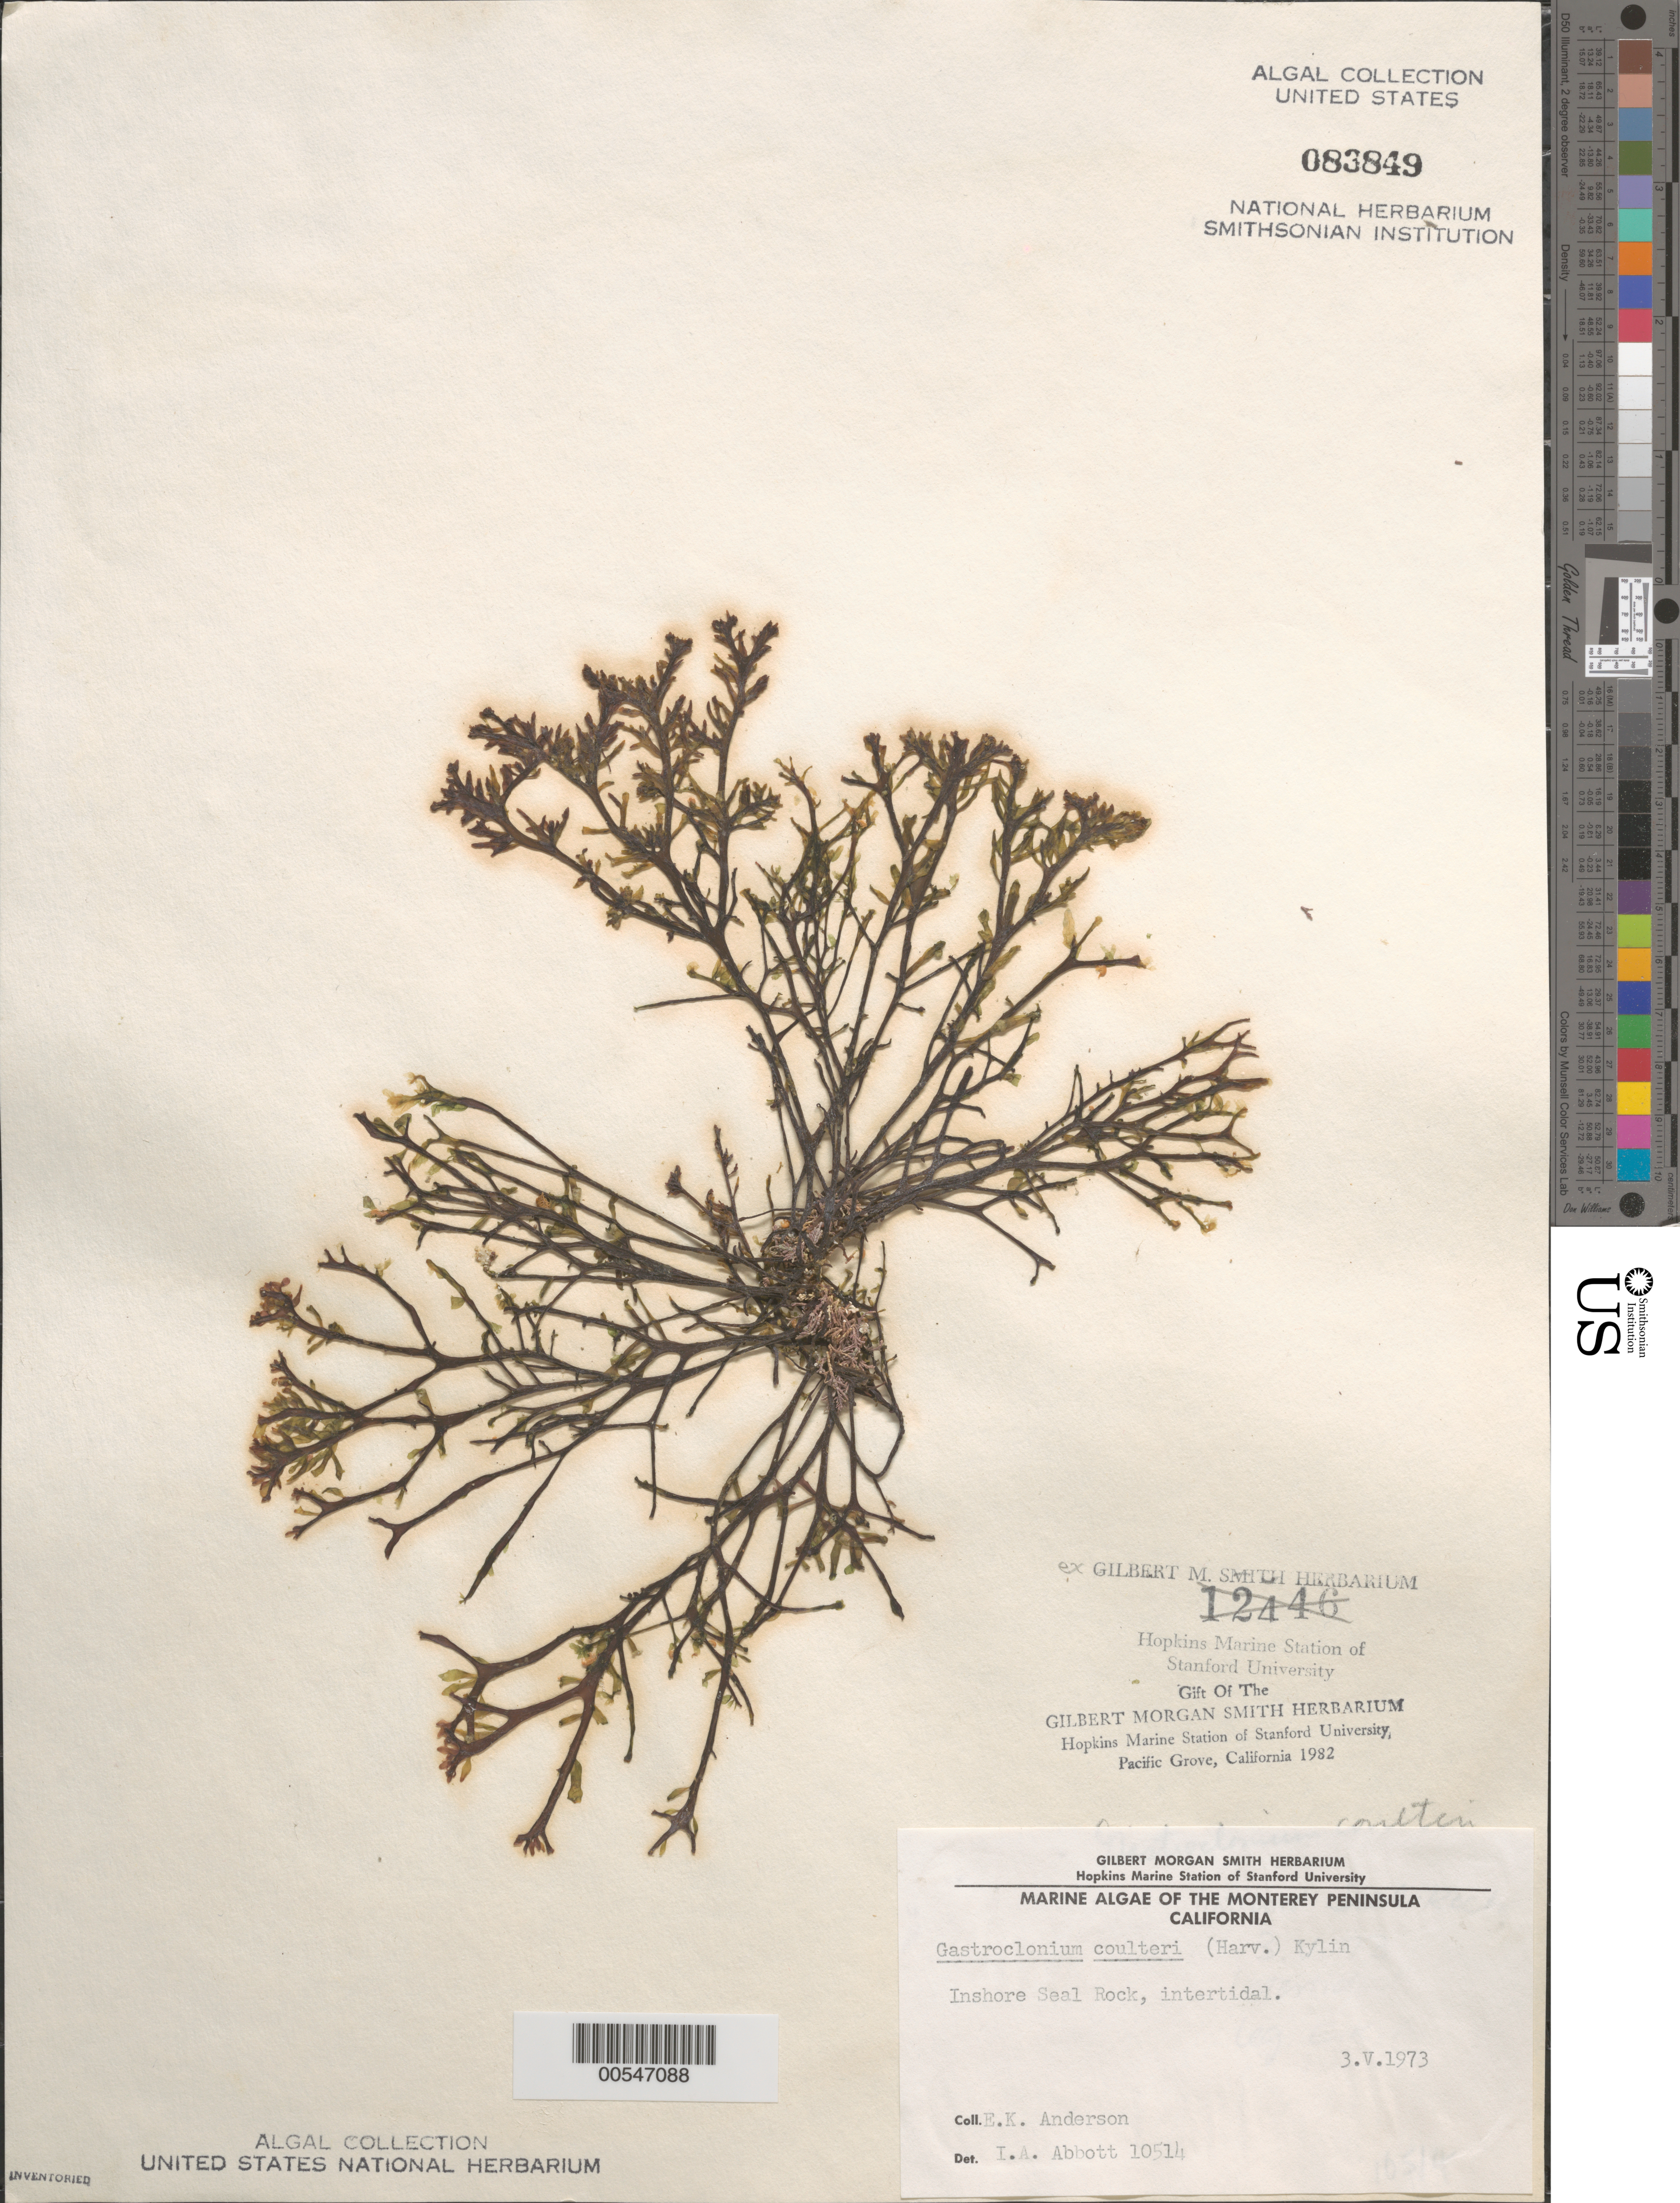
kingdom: Plantae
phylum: Rhodophyta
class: Florideophyceae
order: Rhodymeniales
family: Champiaceae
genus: Neogastroclonium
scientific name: Neogastroclonium subarticulatum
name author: (Turner) L. Le Gall et al.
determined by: Algae name updating Project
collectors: E. K. Anderson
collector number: IAA 10514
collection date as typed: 03 May 1973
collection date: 1973-05-03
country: United States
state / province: California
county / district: Monterey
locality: Seal Rock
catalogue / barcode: US 83849